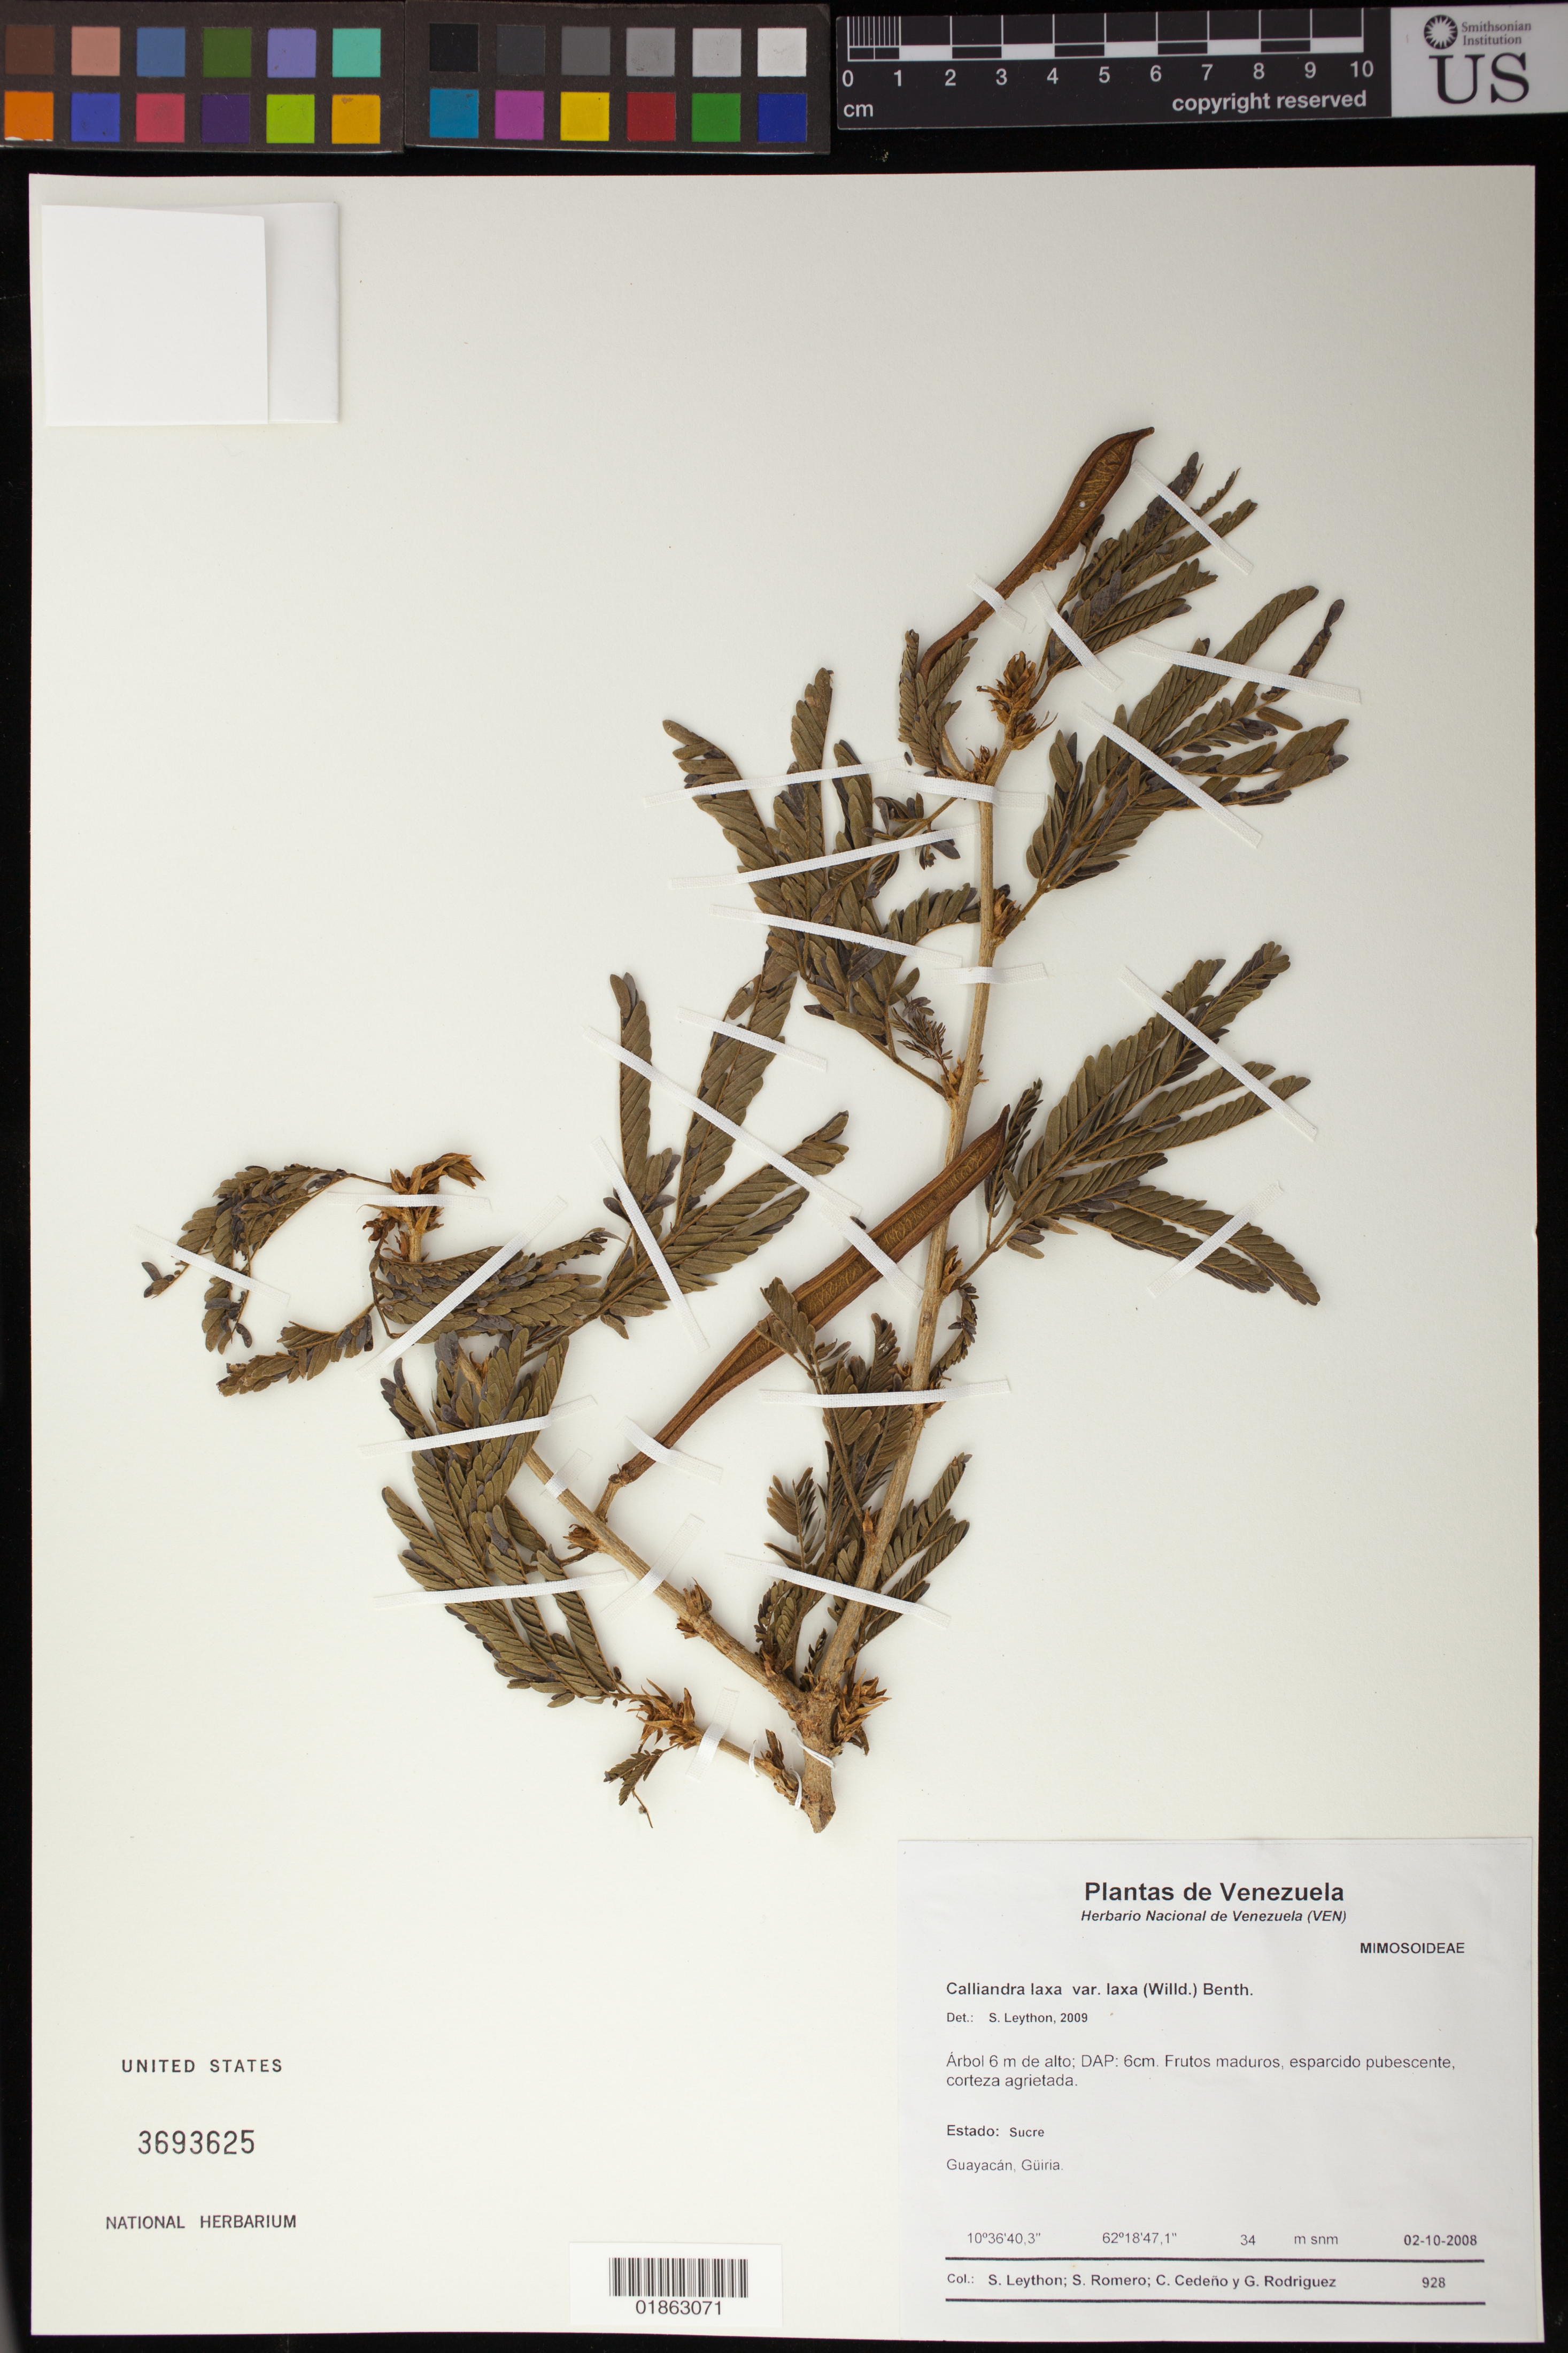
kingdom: Plantae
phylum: Tracheophyta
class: Magnoliopsida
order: Fabales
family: Fabaceae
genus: Calliandra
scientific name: Calliandra laxa var. laxa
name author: (Willd.) Benth.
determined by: Leython, S.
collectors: S. Leython, S. Romero, C. Cedeño & G. Rodriguez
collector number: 928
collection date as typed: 02-10-2008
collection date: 2008-10-02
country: Venezuela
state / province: Sucre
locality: Guayacan, Güiria.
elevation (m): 34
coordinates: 10 36 40.3 N, 62 18 47.1 W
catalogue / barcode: US 3693625